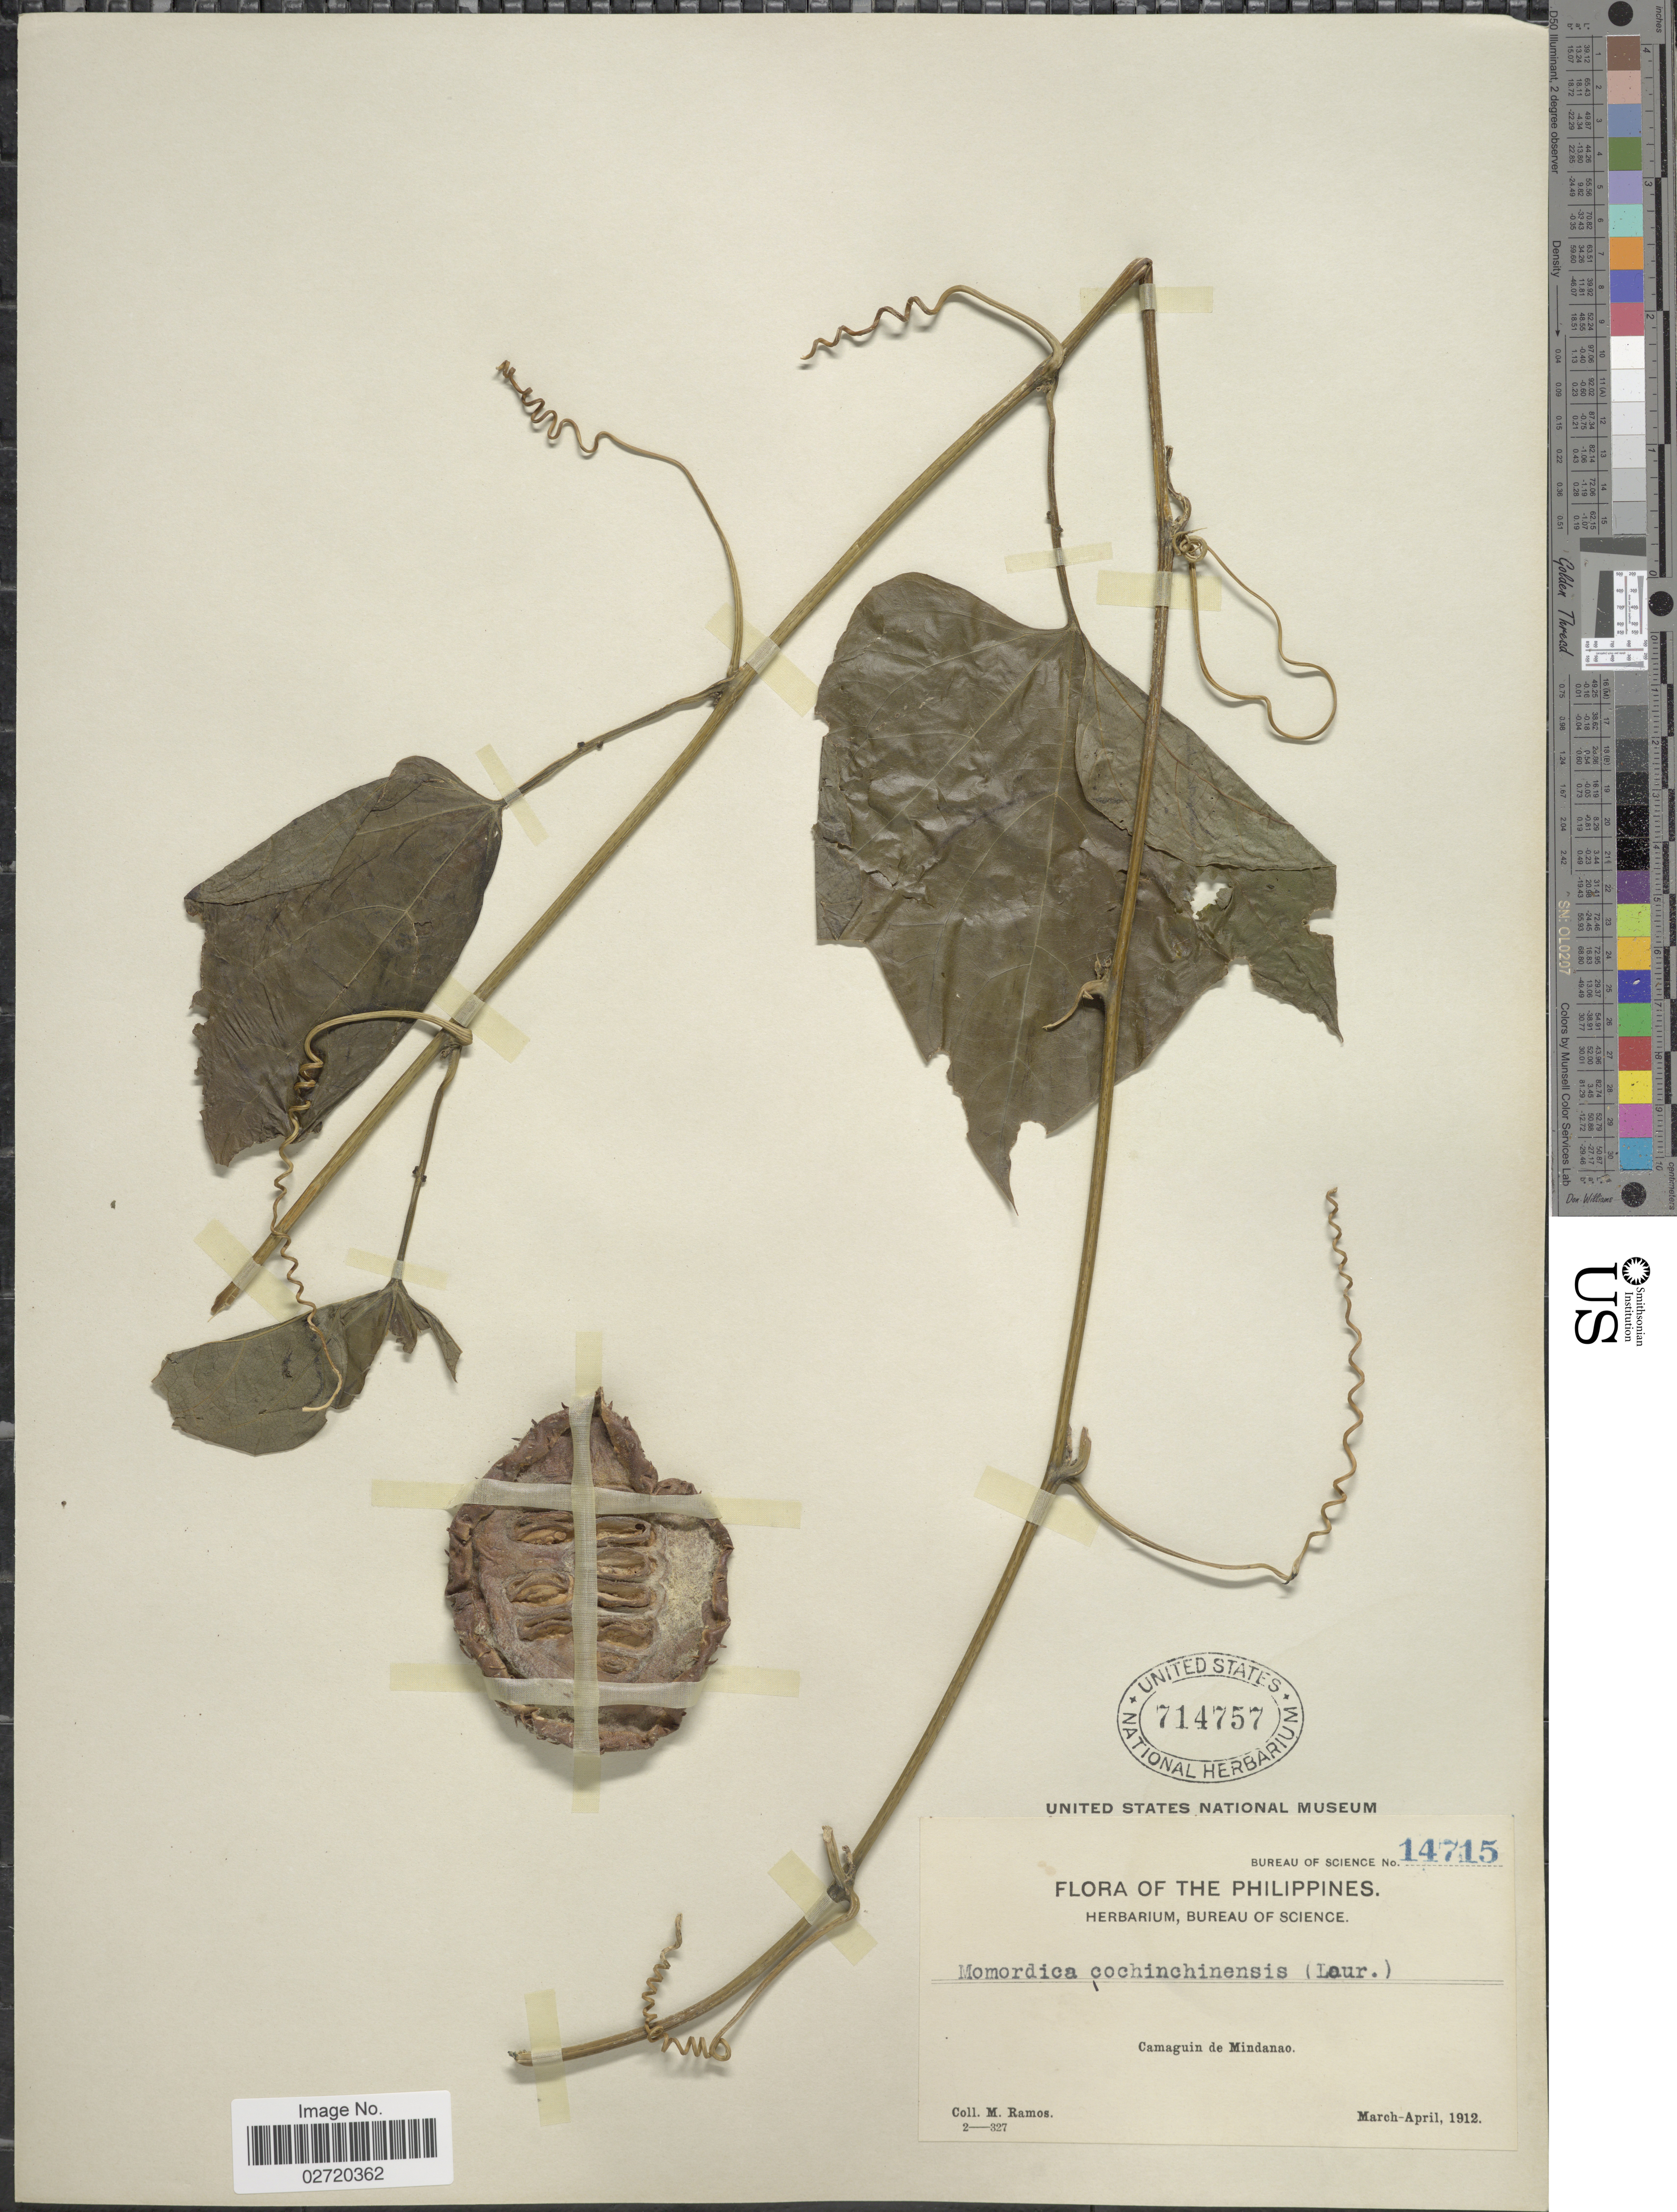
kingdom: Plantae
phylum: Tracheophyta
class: Magnoliopsida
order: Cucurbitales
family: Cucurbitaceae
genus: Momordica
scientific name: Momordica cochinchinensis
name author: (Lour.) Spreng.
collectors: M. Ramos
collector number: BUreau of Science 14715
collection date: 1912-03/1912-04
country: Philippines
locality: Camaguin de Mindanao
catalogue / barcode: US 714757